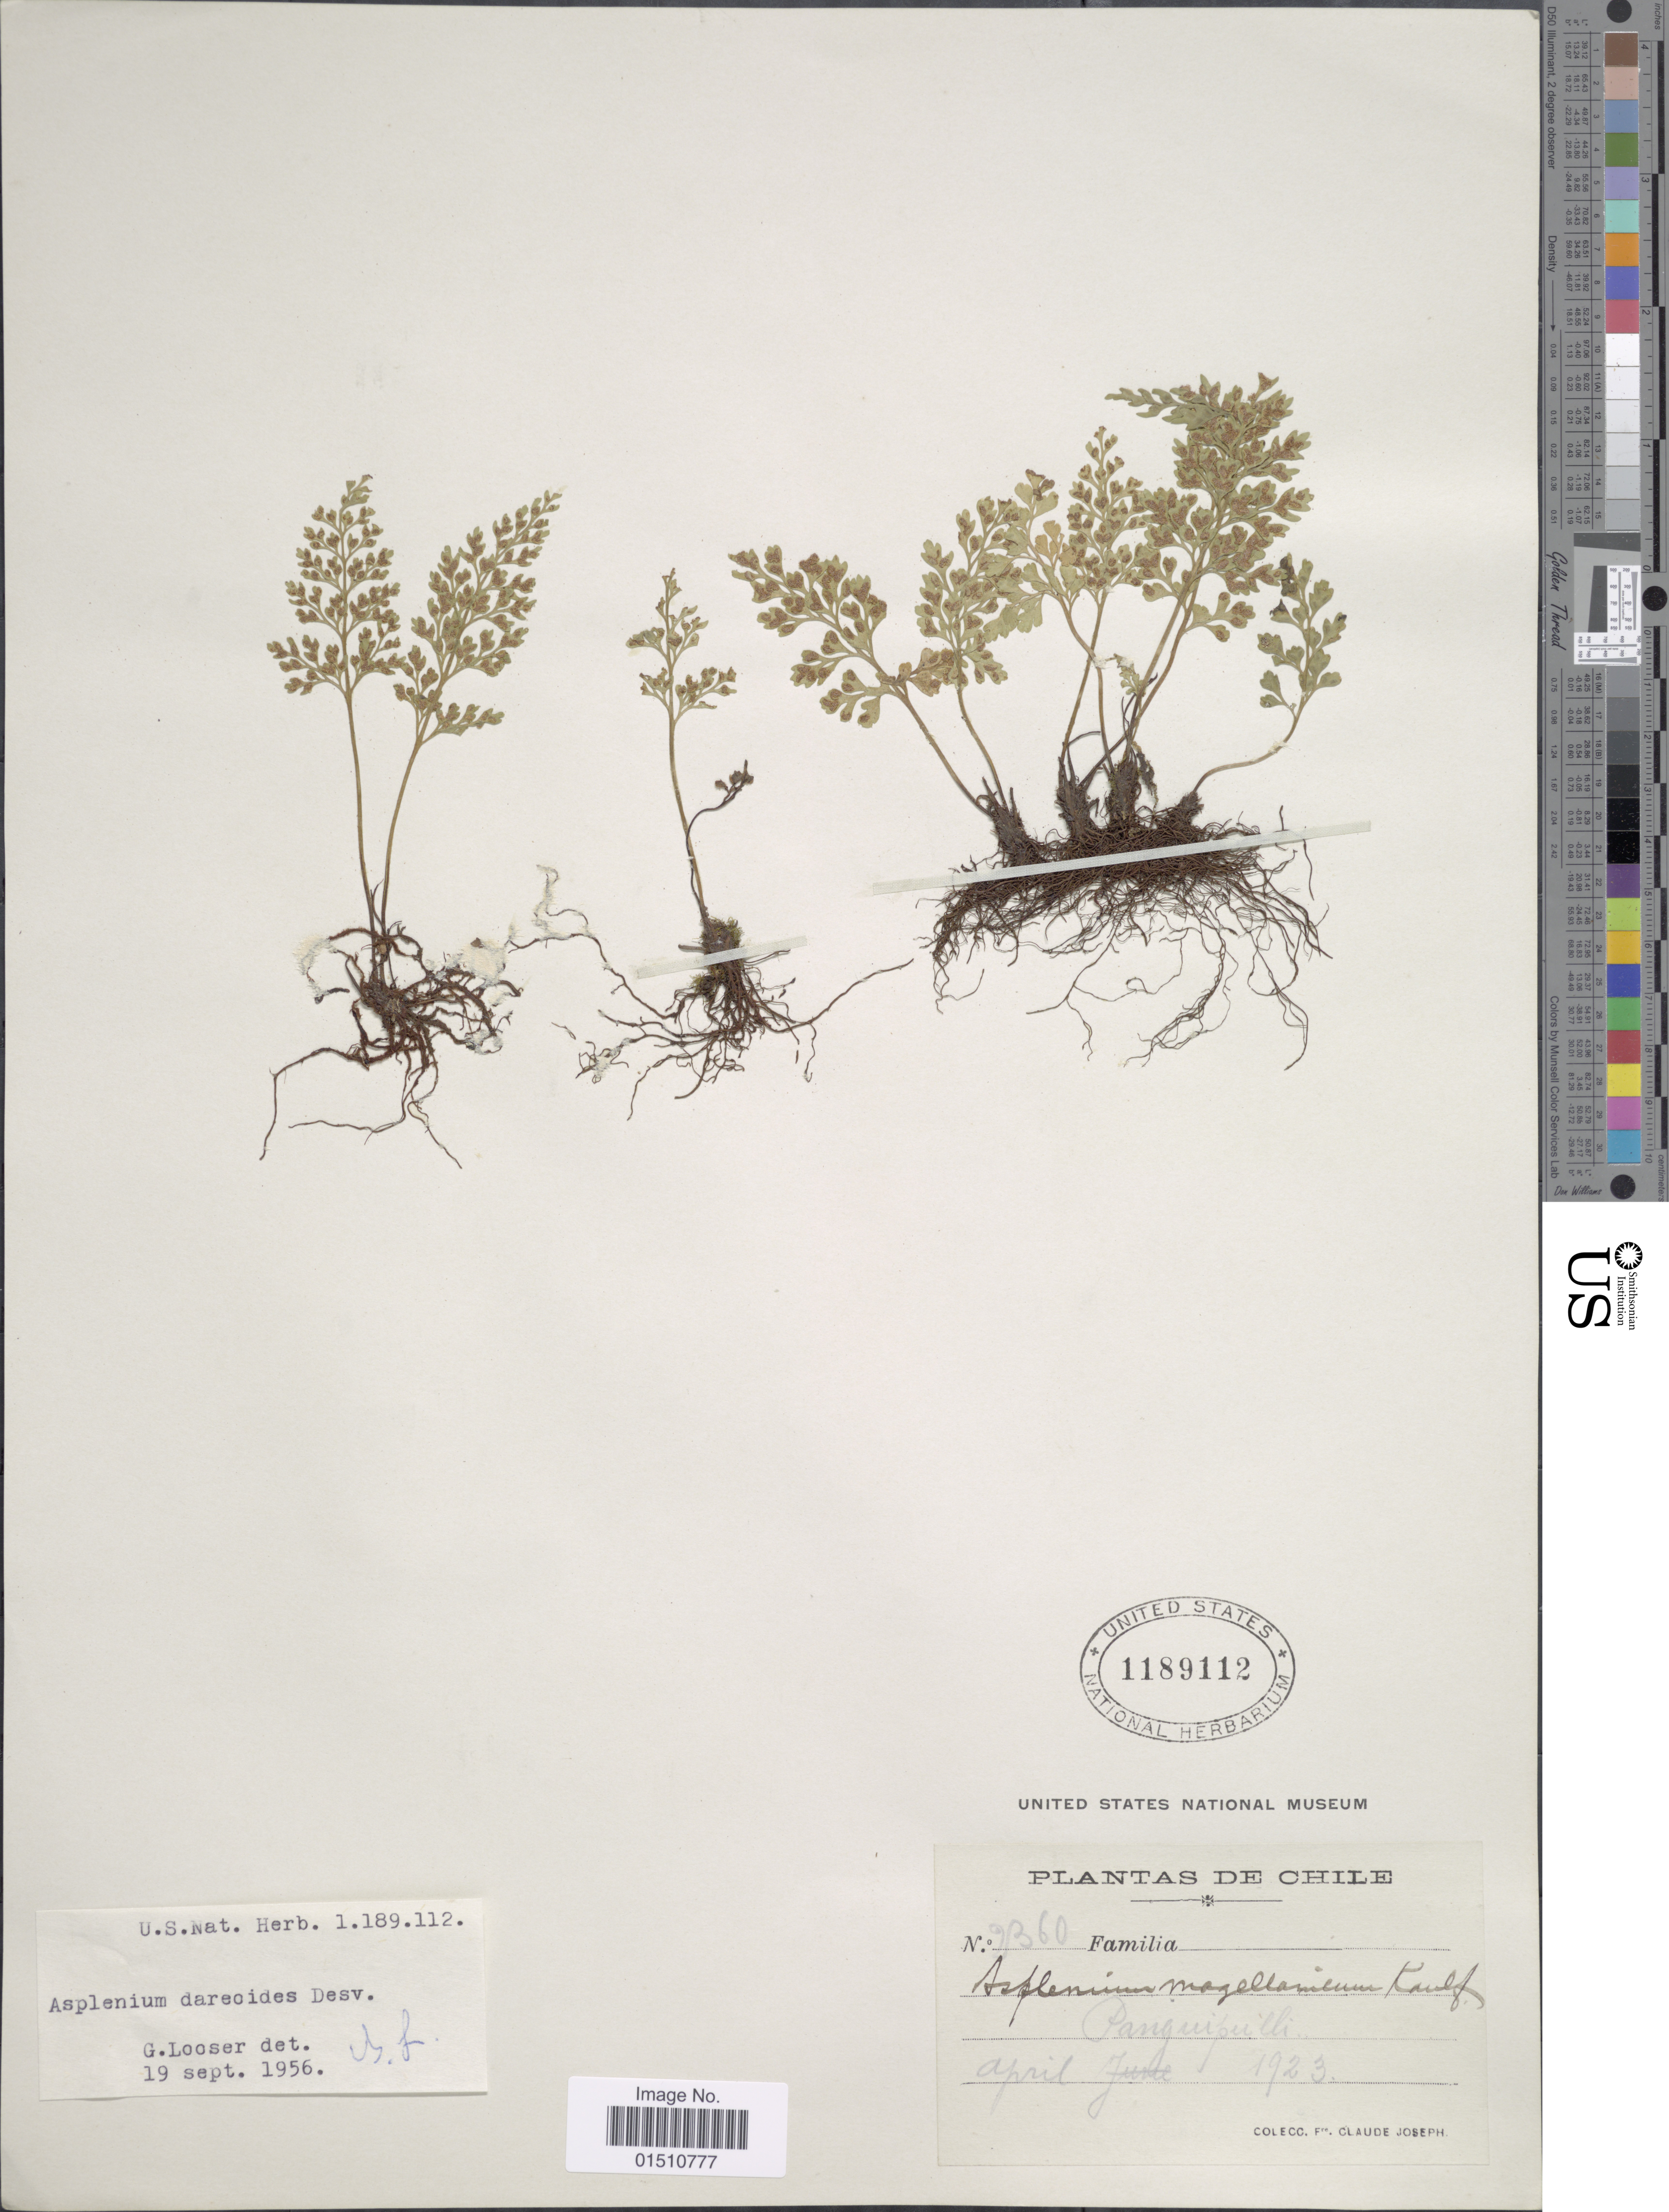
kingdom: Plantae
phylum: Tracheophyta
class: Polypodiopsida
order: Polypodiales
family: Aspleniaceae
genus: Asplenium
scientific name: Asplenium dareoides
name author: Desv.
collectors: Bro. Claude-Joseph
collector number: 2360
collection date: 1923-04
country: Chile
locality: Chile, Panguipulli.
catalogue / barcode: US 1189112